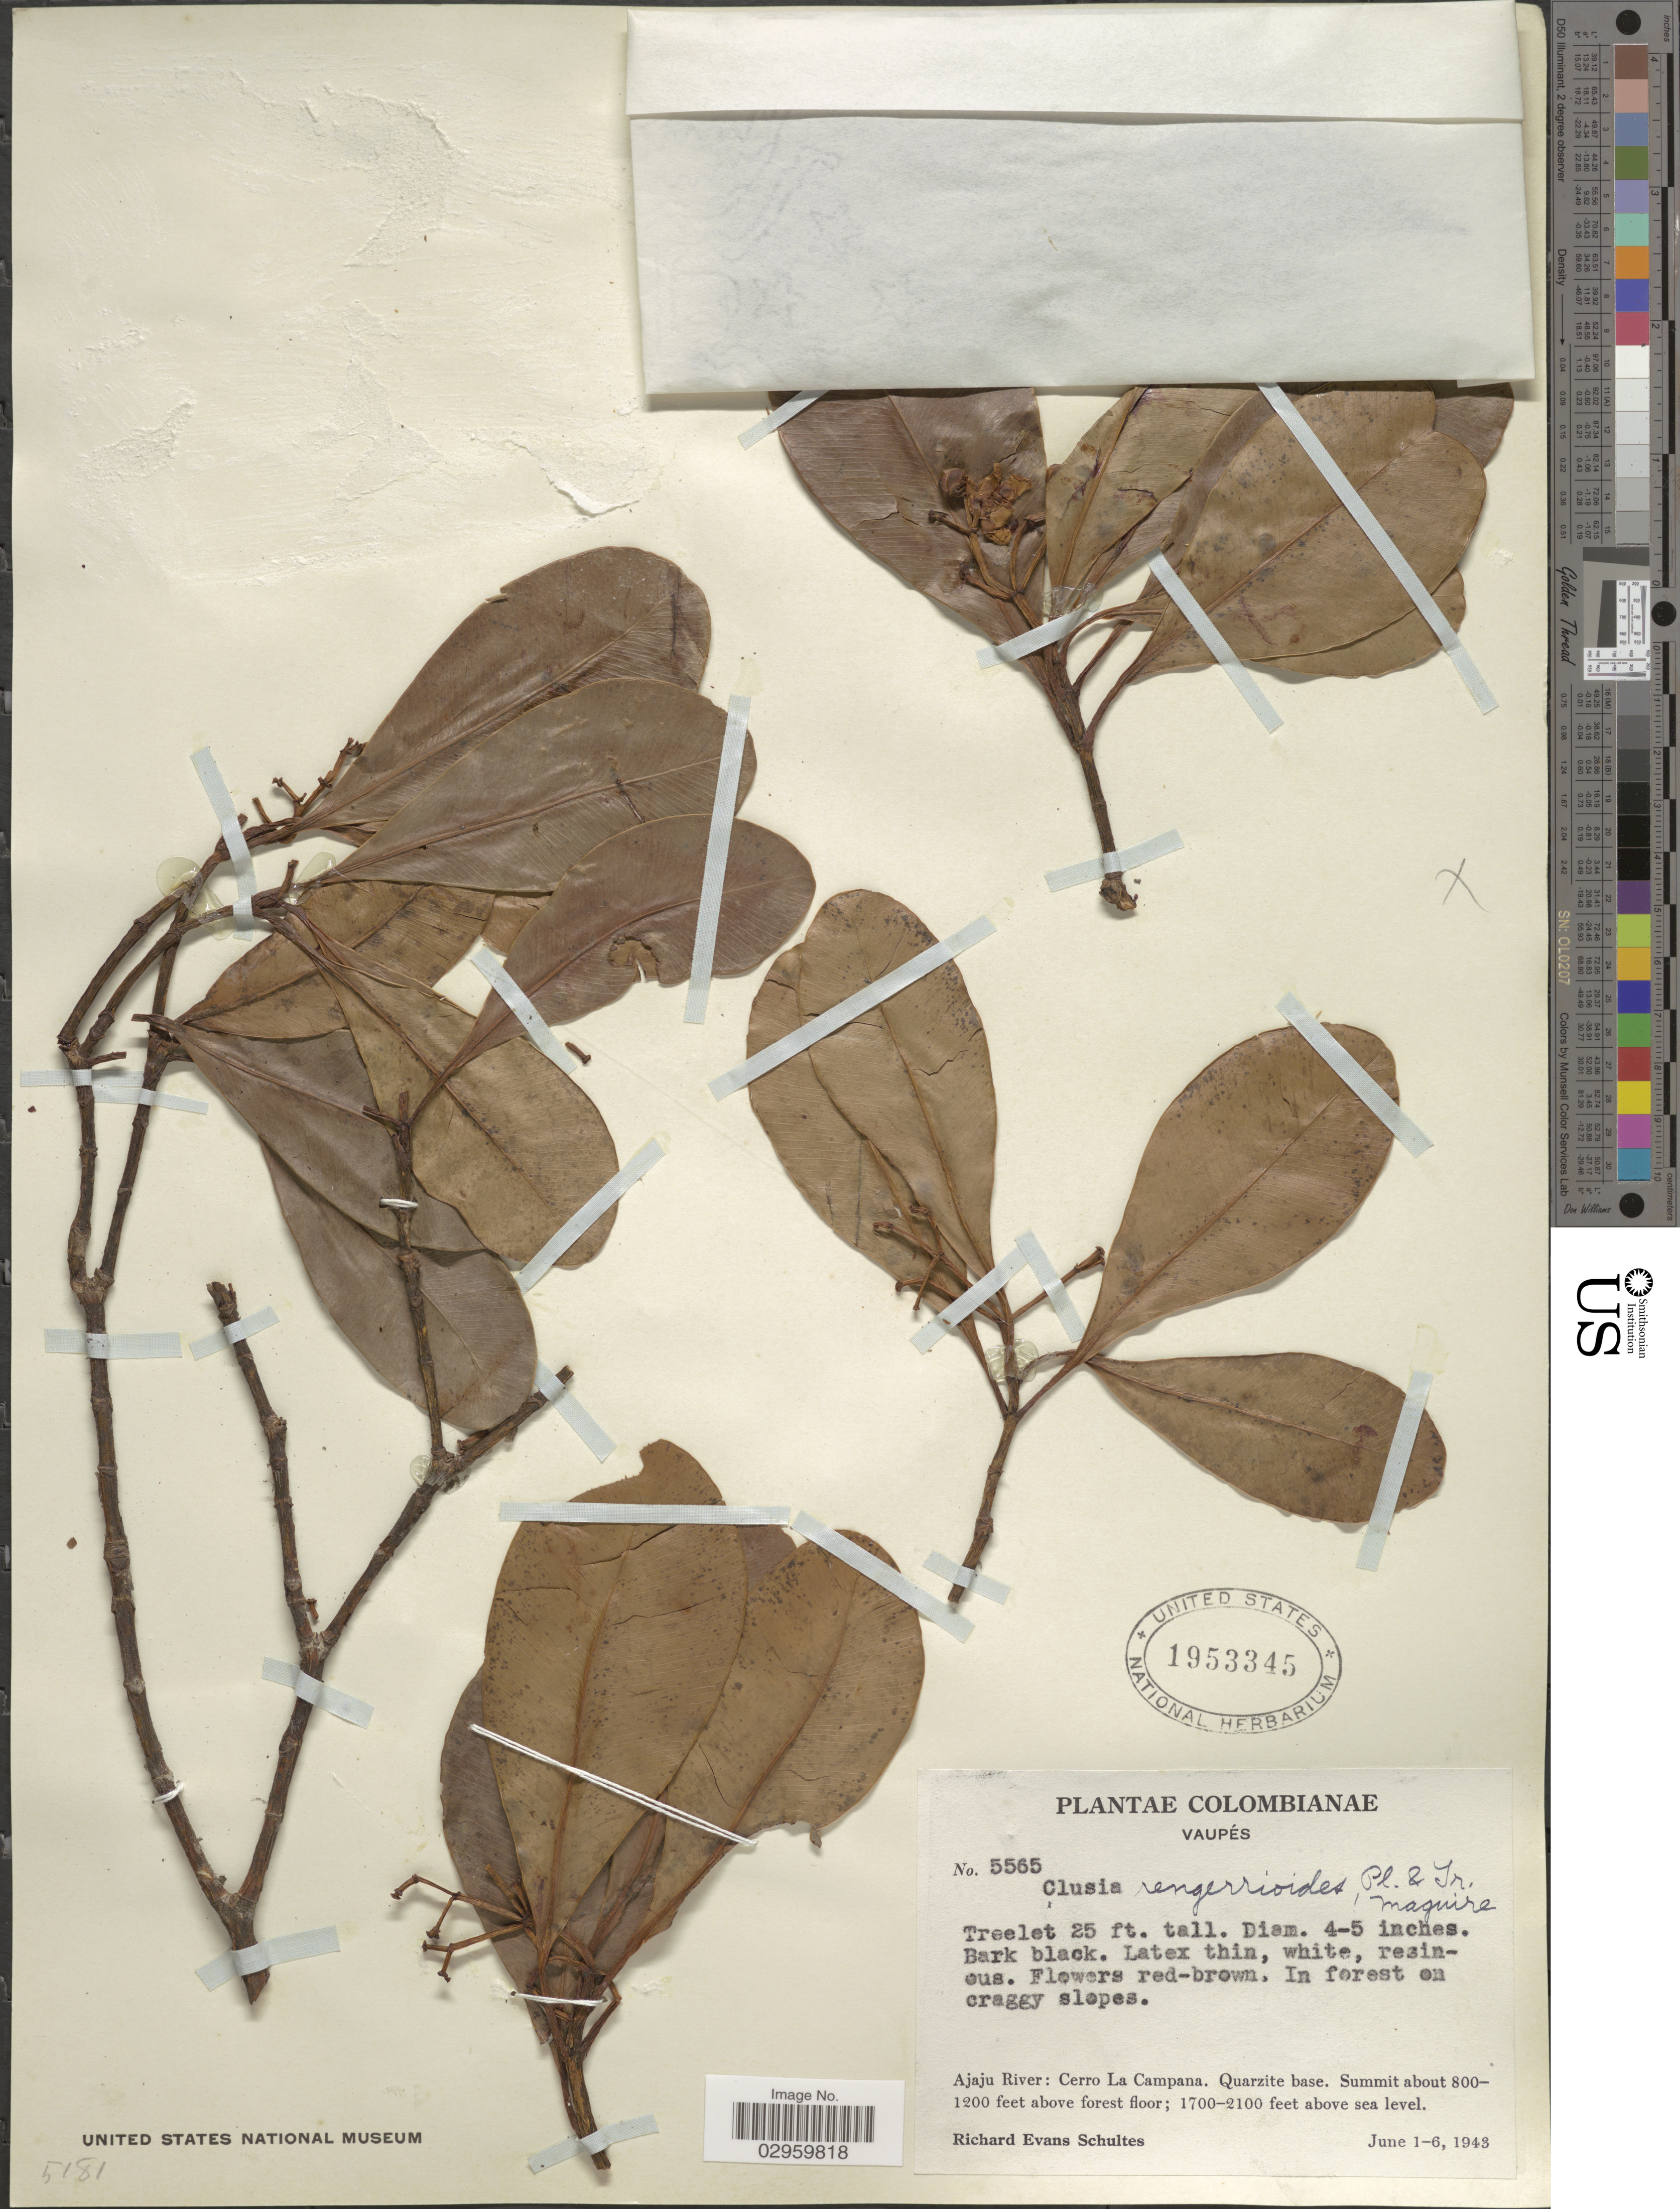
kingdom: Plantae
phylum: Tracheophyta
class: Magnoliopsida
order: Malpighiales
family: Clusiaceae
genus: Clusia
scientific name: Clusia renggerioides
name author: Planch. & Triana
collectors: R. E. Schultes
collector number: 5565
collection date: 1943-06-01/1943-06-06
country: Colombia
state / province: Vaupés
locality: Ajaju River: Cerro La Campana. Quarzite base.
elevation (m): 518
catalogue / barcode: US 1953345